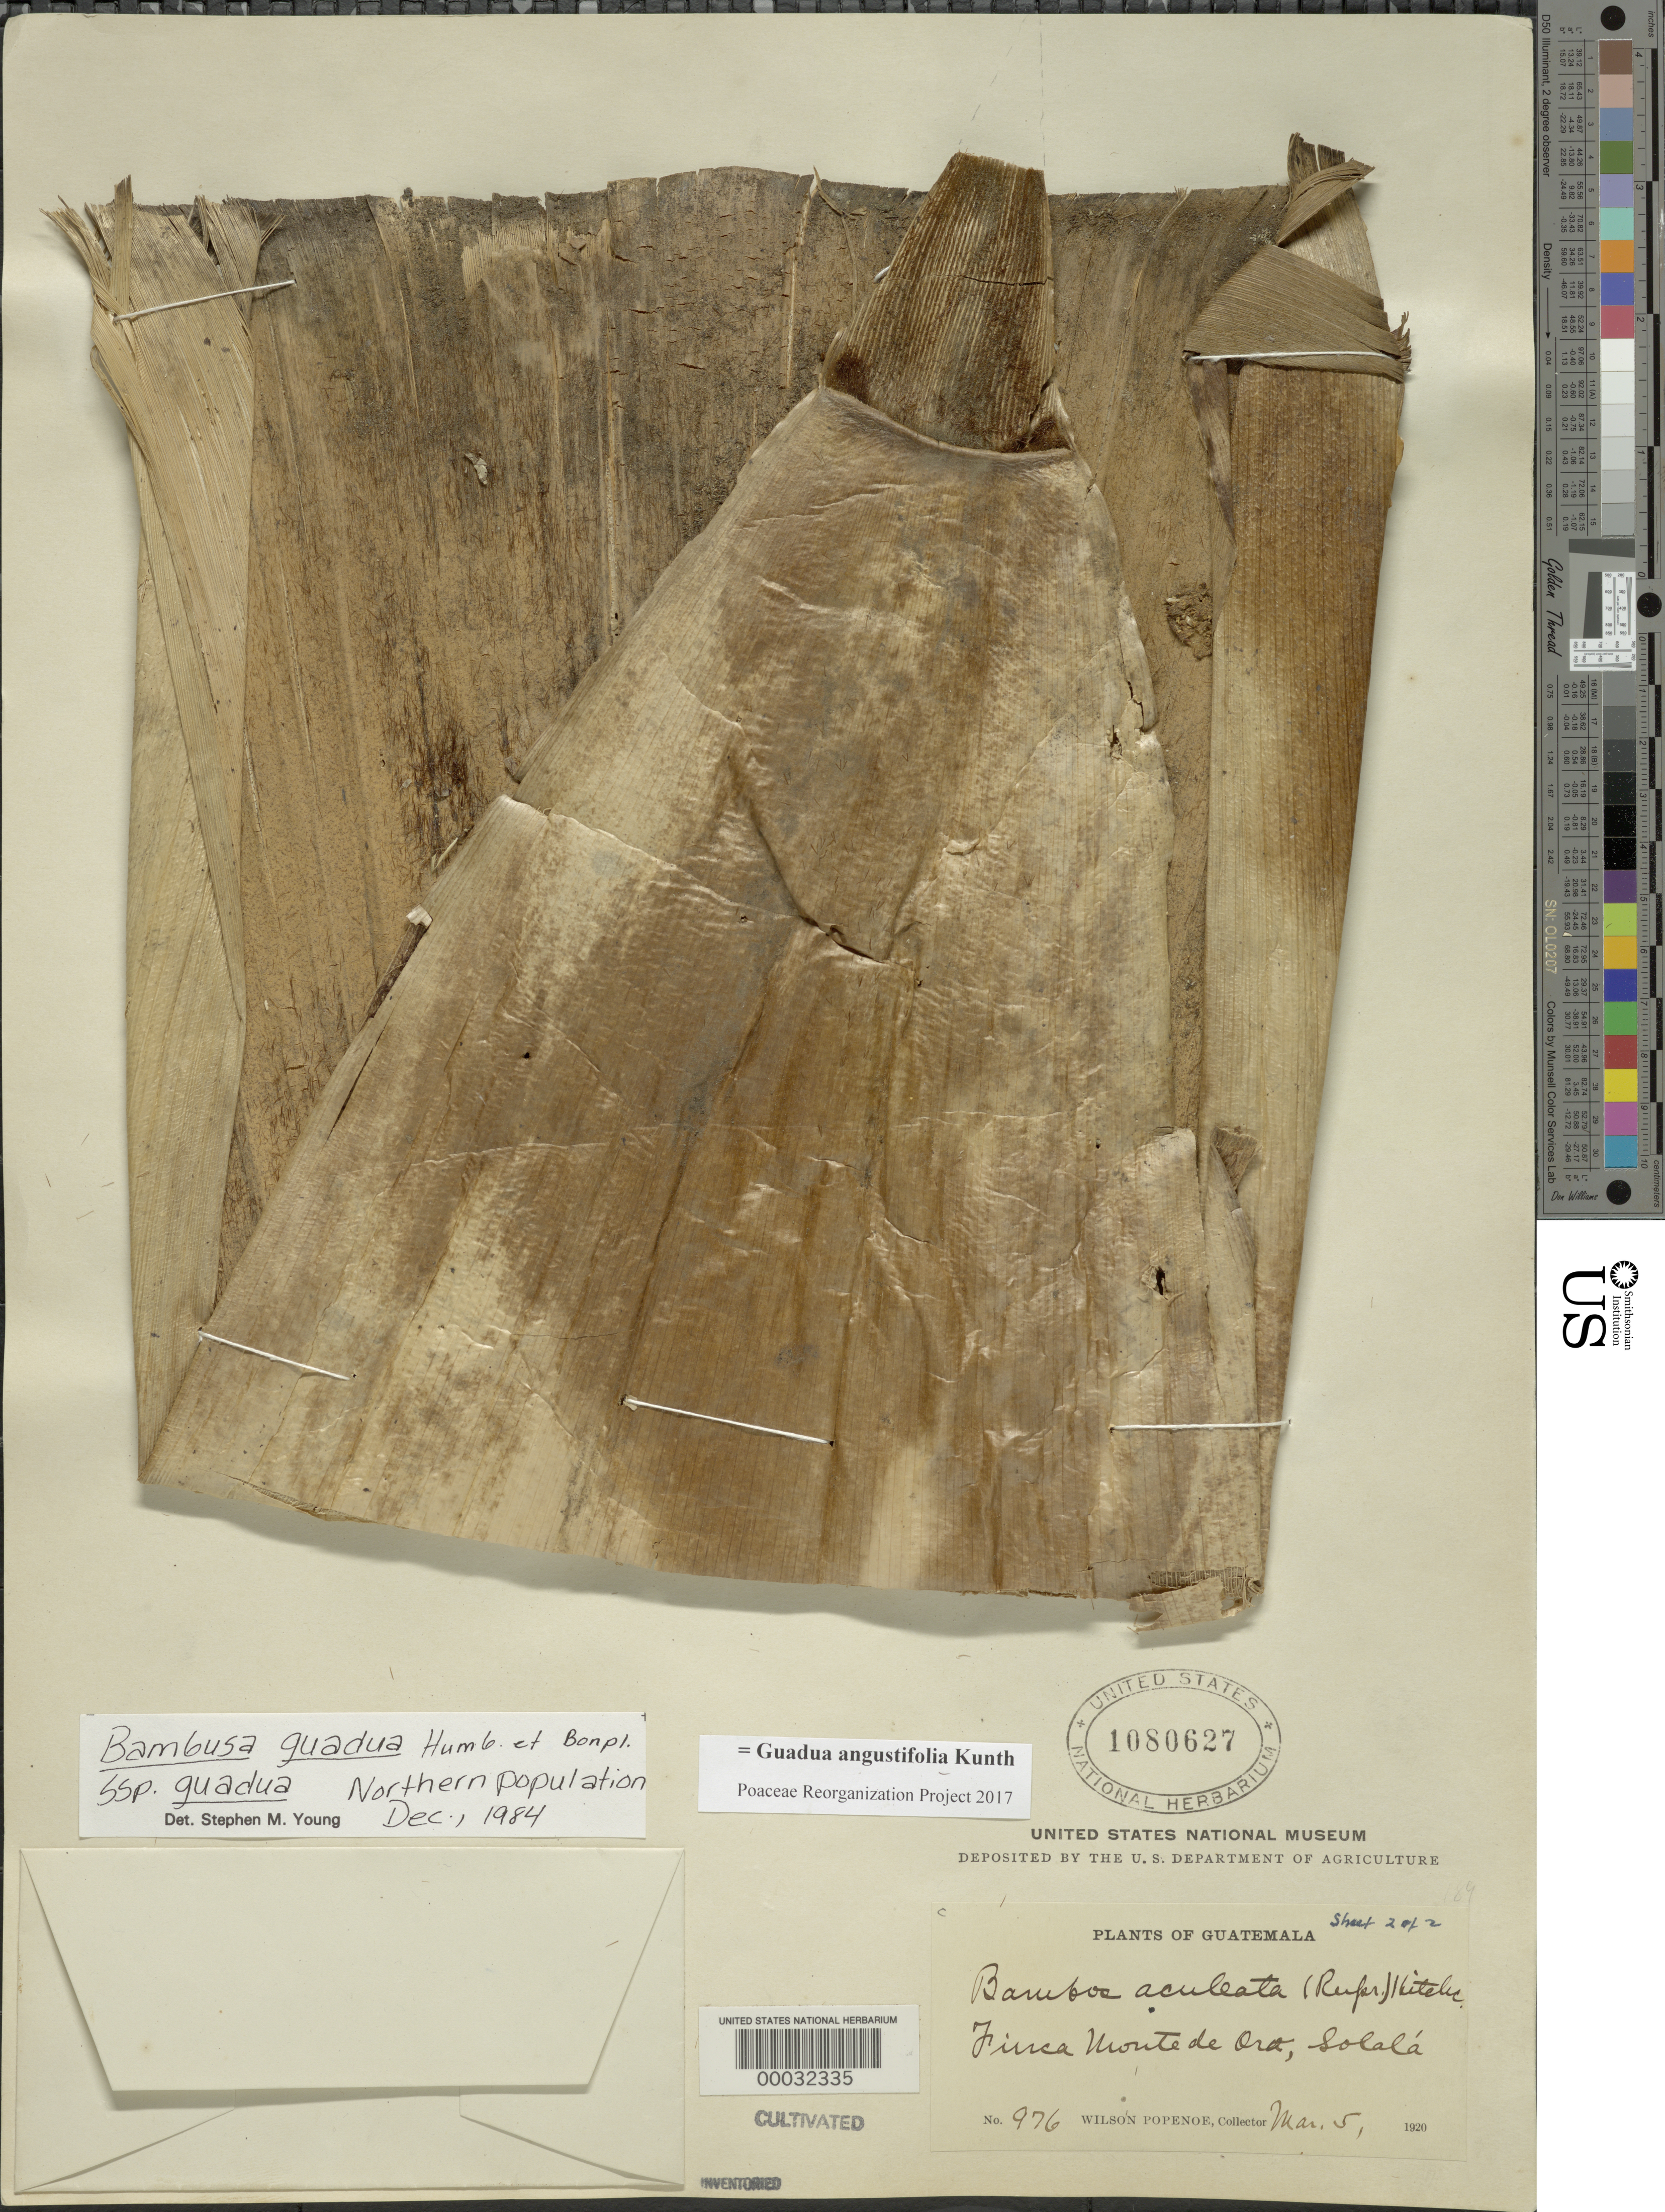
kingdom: Plantae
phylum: Tracheophyta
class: Liliopsida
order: Poales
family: Poaceae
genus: Guadua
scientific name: Guadua angustifolia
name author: Kunth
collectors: W. Popenoe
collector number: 976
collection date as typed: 05 Mar 1920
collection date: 1920-03-05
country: Guatemala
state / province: Sololá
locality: Finca Monte de Oro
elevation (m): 914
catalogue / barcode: US 1080627